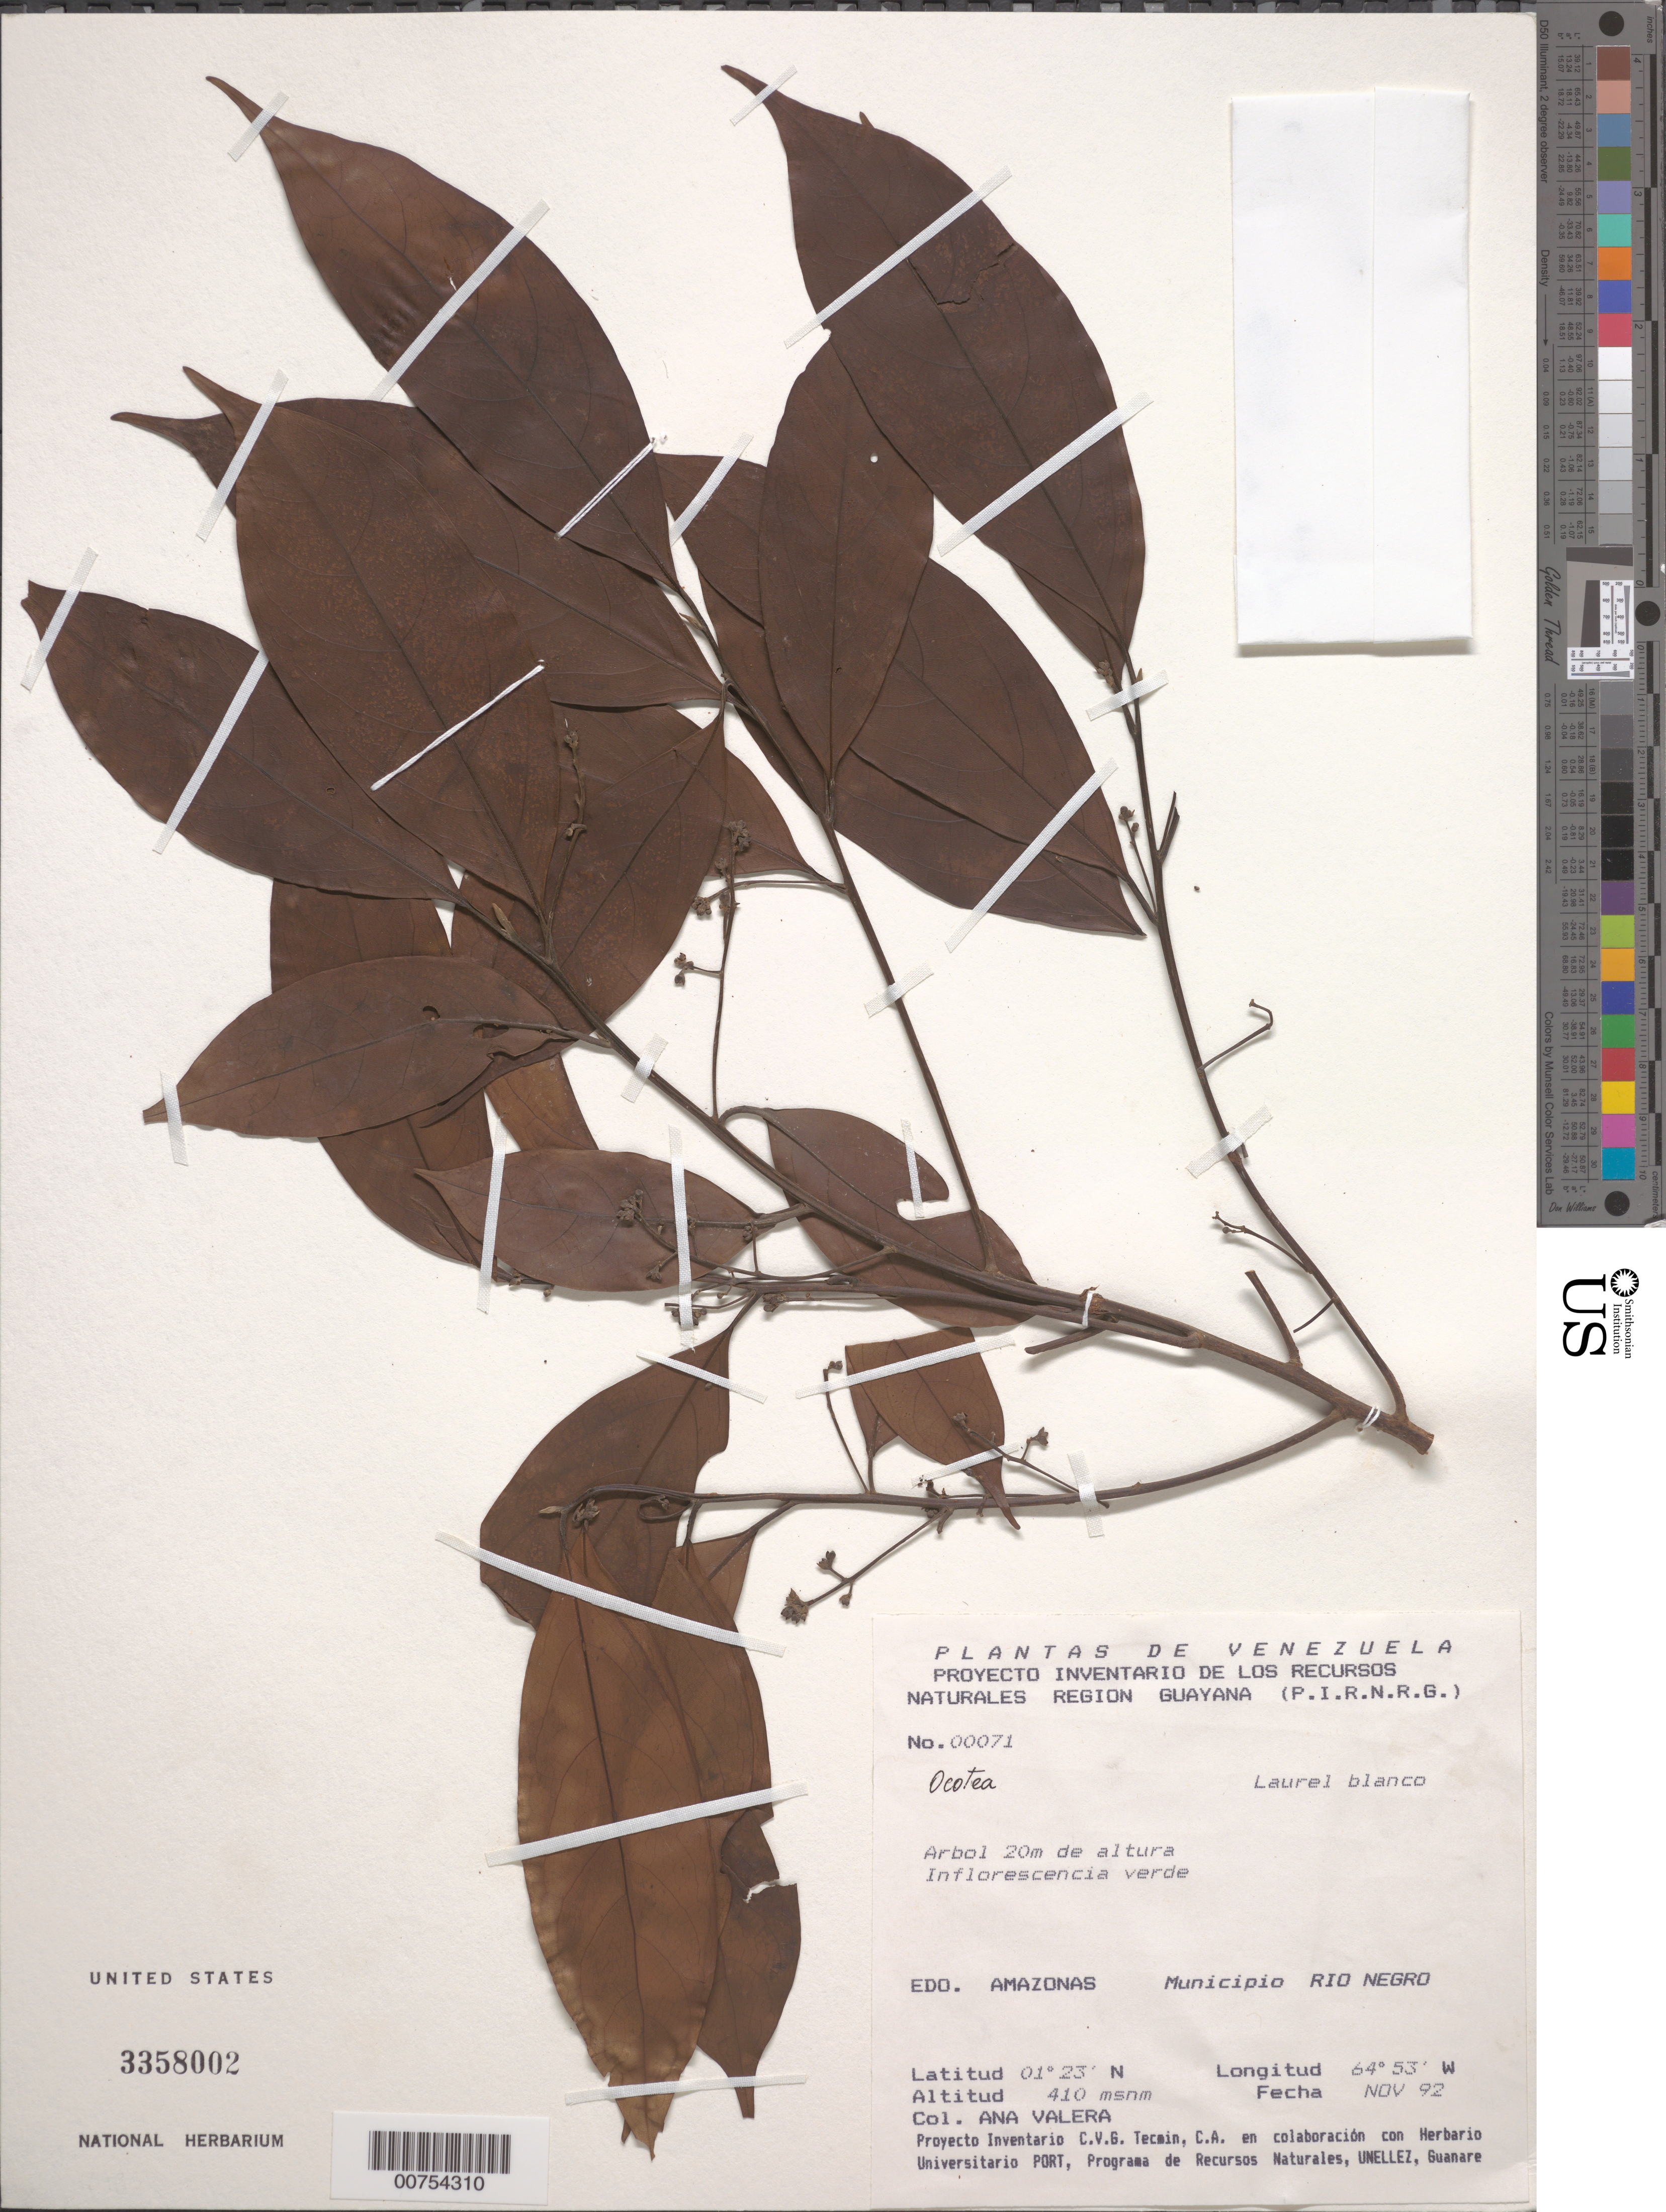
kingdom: Plantae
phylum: Tracheophyta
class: Magnoliopsida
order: Laurales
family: Lauraceae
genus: Ocotea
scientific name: Ocotea sp.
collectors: A. Valera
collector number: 71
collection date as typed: Nov-92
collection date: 1992-11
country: Venezuela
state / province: Amazonas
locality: Mun. Río Negro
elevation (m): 410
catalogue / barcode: US 3358002